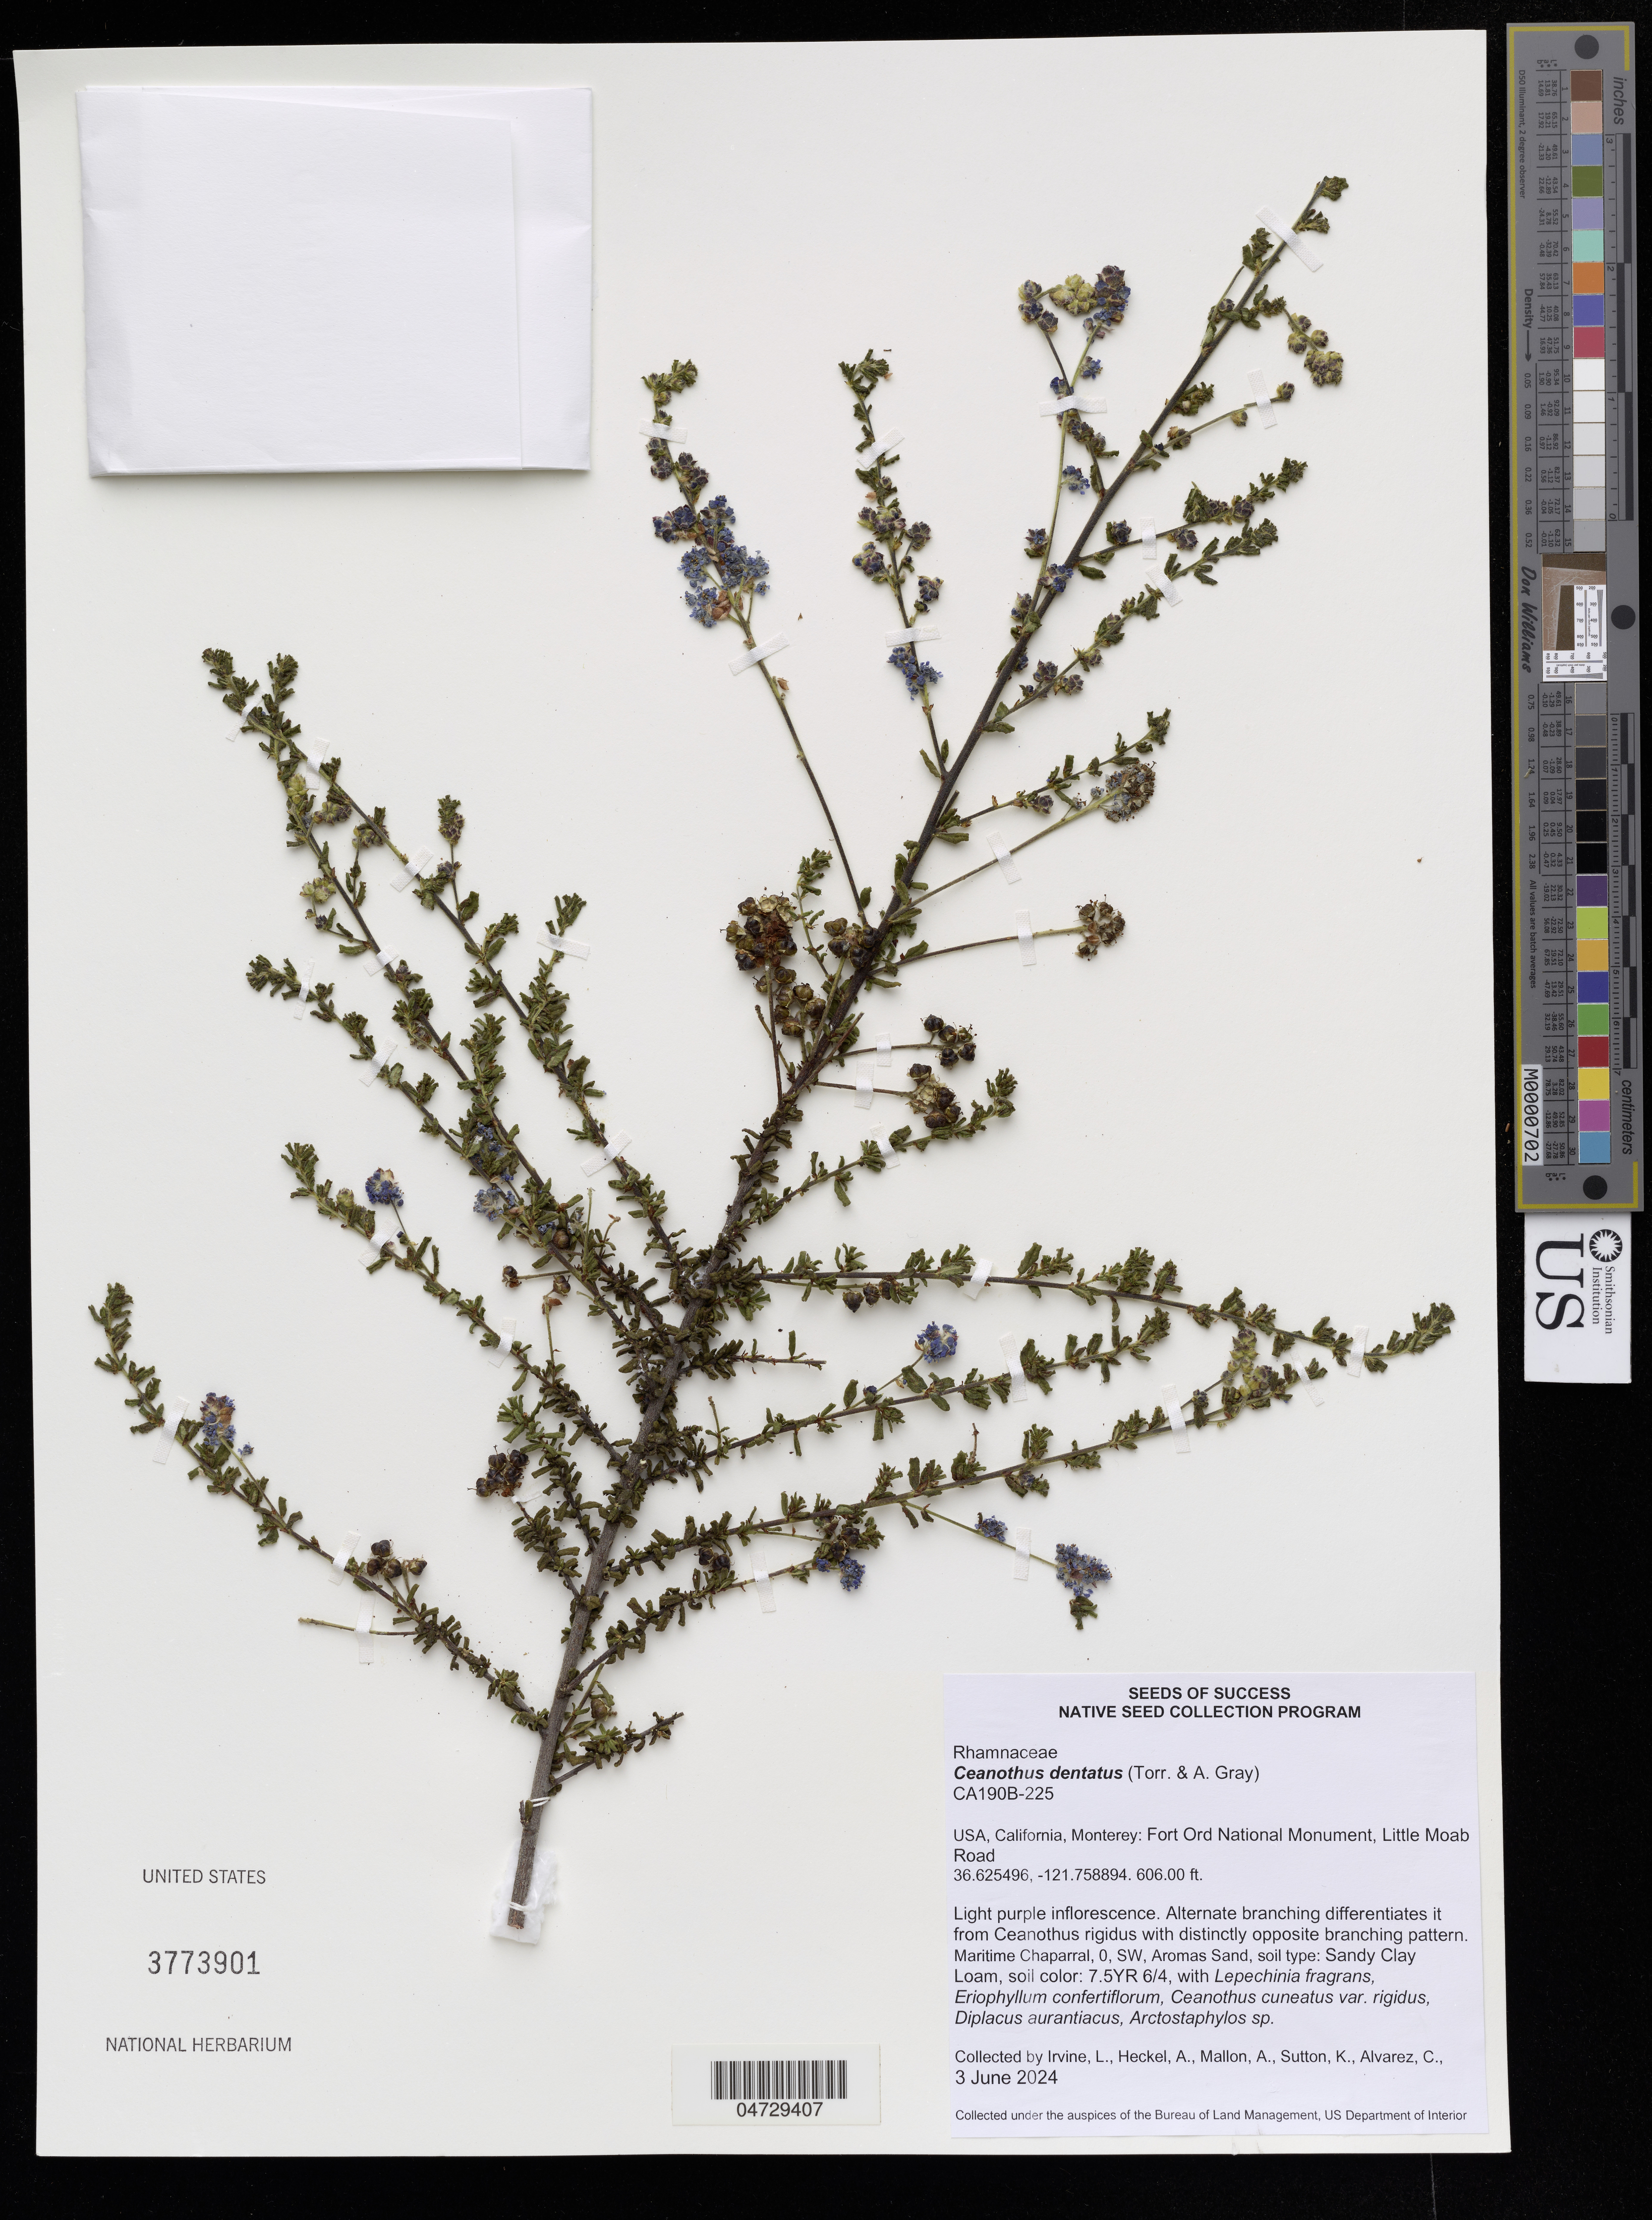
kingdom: Plantae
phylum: Tracheophyta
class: Magnoliopsida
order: Rosales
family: Rhamnaceae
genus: Ceanothus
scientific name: Ceanothus dentatus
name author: Torr. & A. Gray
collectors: L. Irvine, A. Heckel, A. Mallon & K. Sutton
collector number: CA190B-225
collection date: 2024-06-03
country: United States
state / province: California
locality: Monterey: Fort Ord National Monument, Little Moab Road.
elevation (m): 184.71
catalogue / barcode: US 3773901